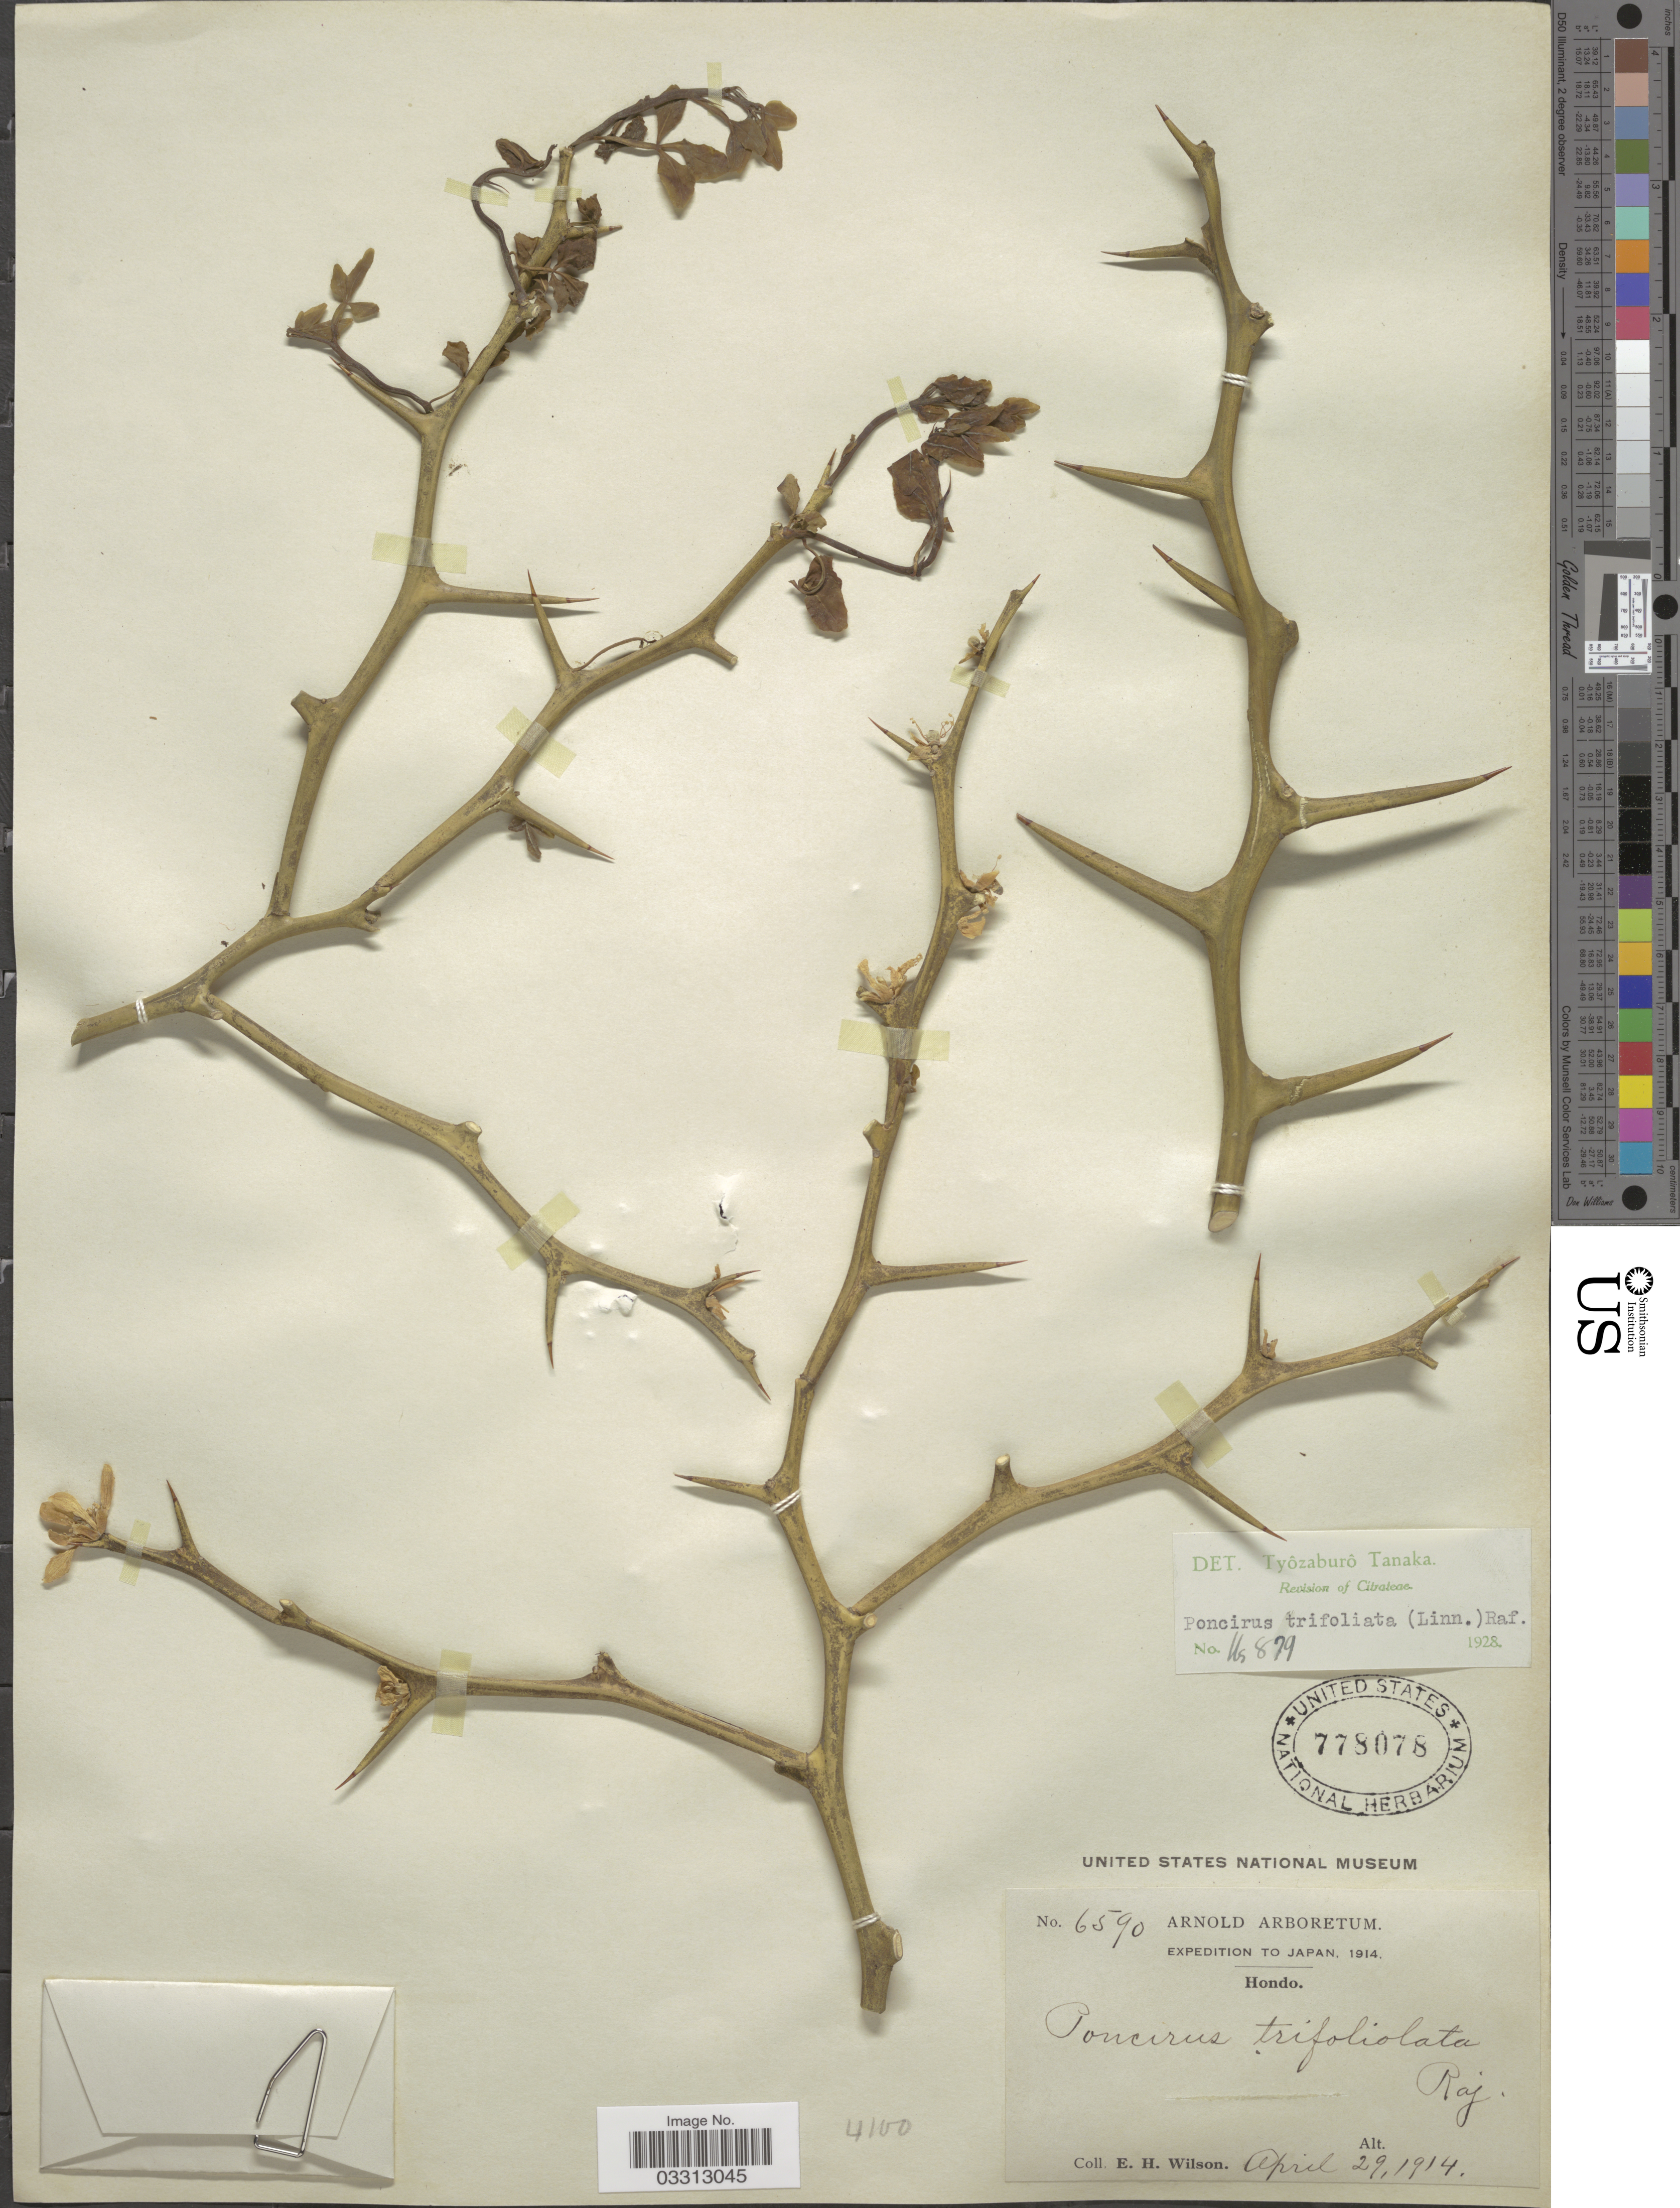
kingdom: Plantae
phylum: Tracheophyta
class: Magnoliopsida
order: Sapindales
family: Rutaceae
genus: Citrus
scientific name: Citrus trifoliata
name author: L.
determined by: Strong, Mark T., (BOT), Smithsonian Institution - National Museum of Natural History (UNITED STATES)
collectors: E. Wilson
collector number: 6590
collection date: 1914-04-29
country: Japan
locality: Hondo.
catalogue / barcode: US 778078